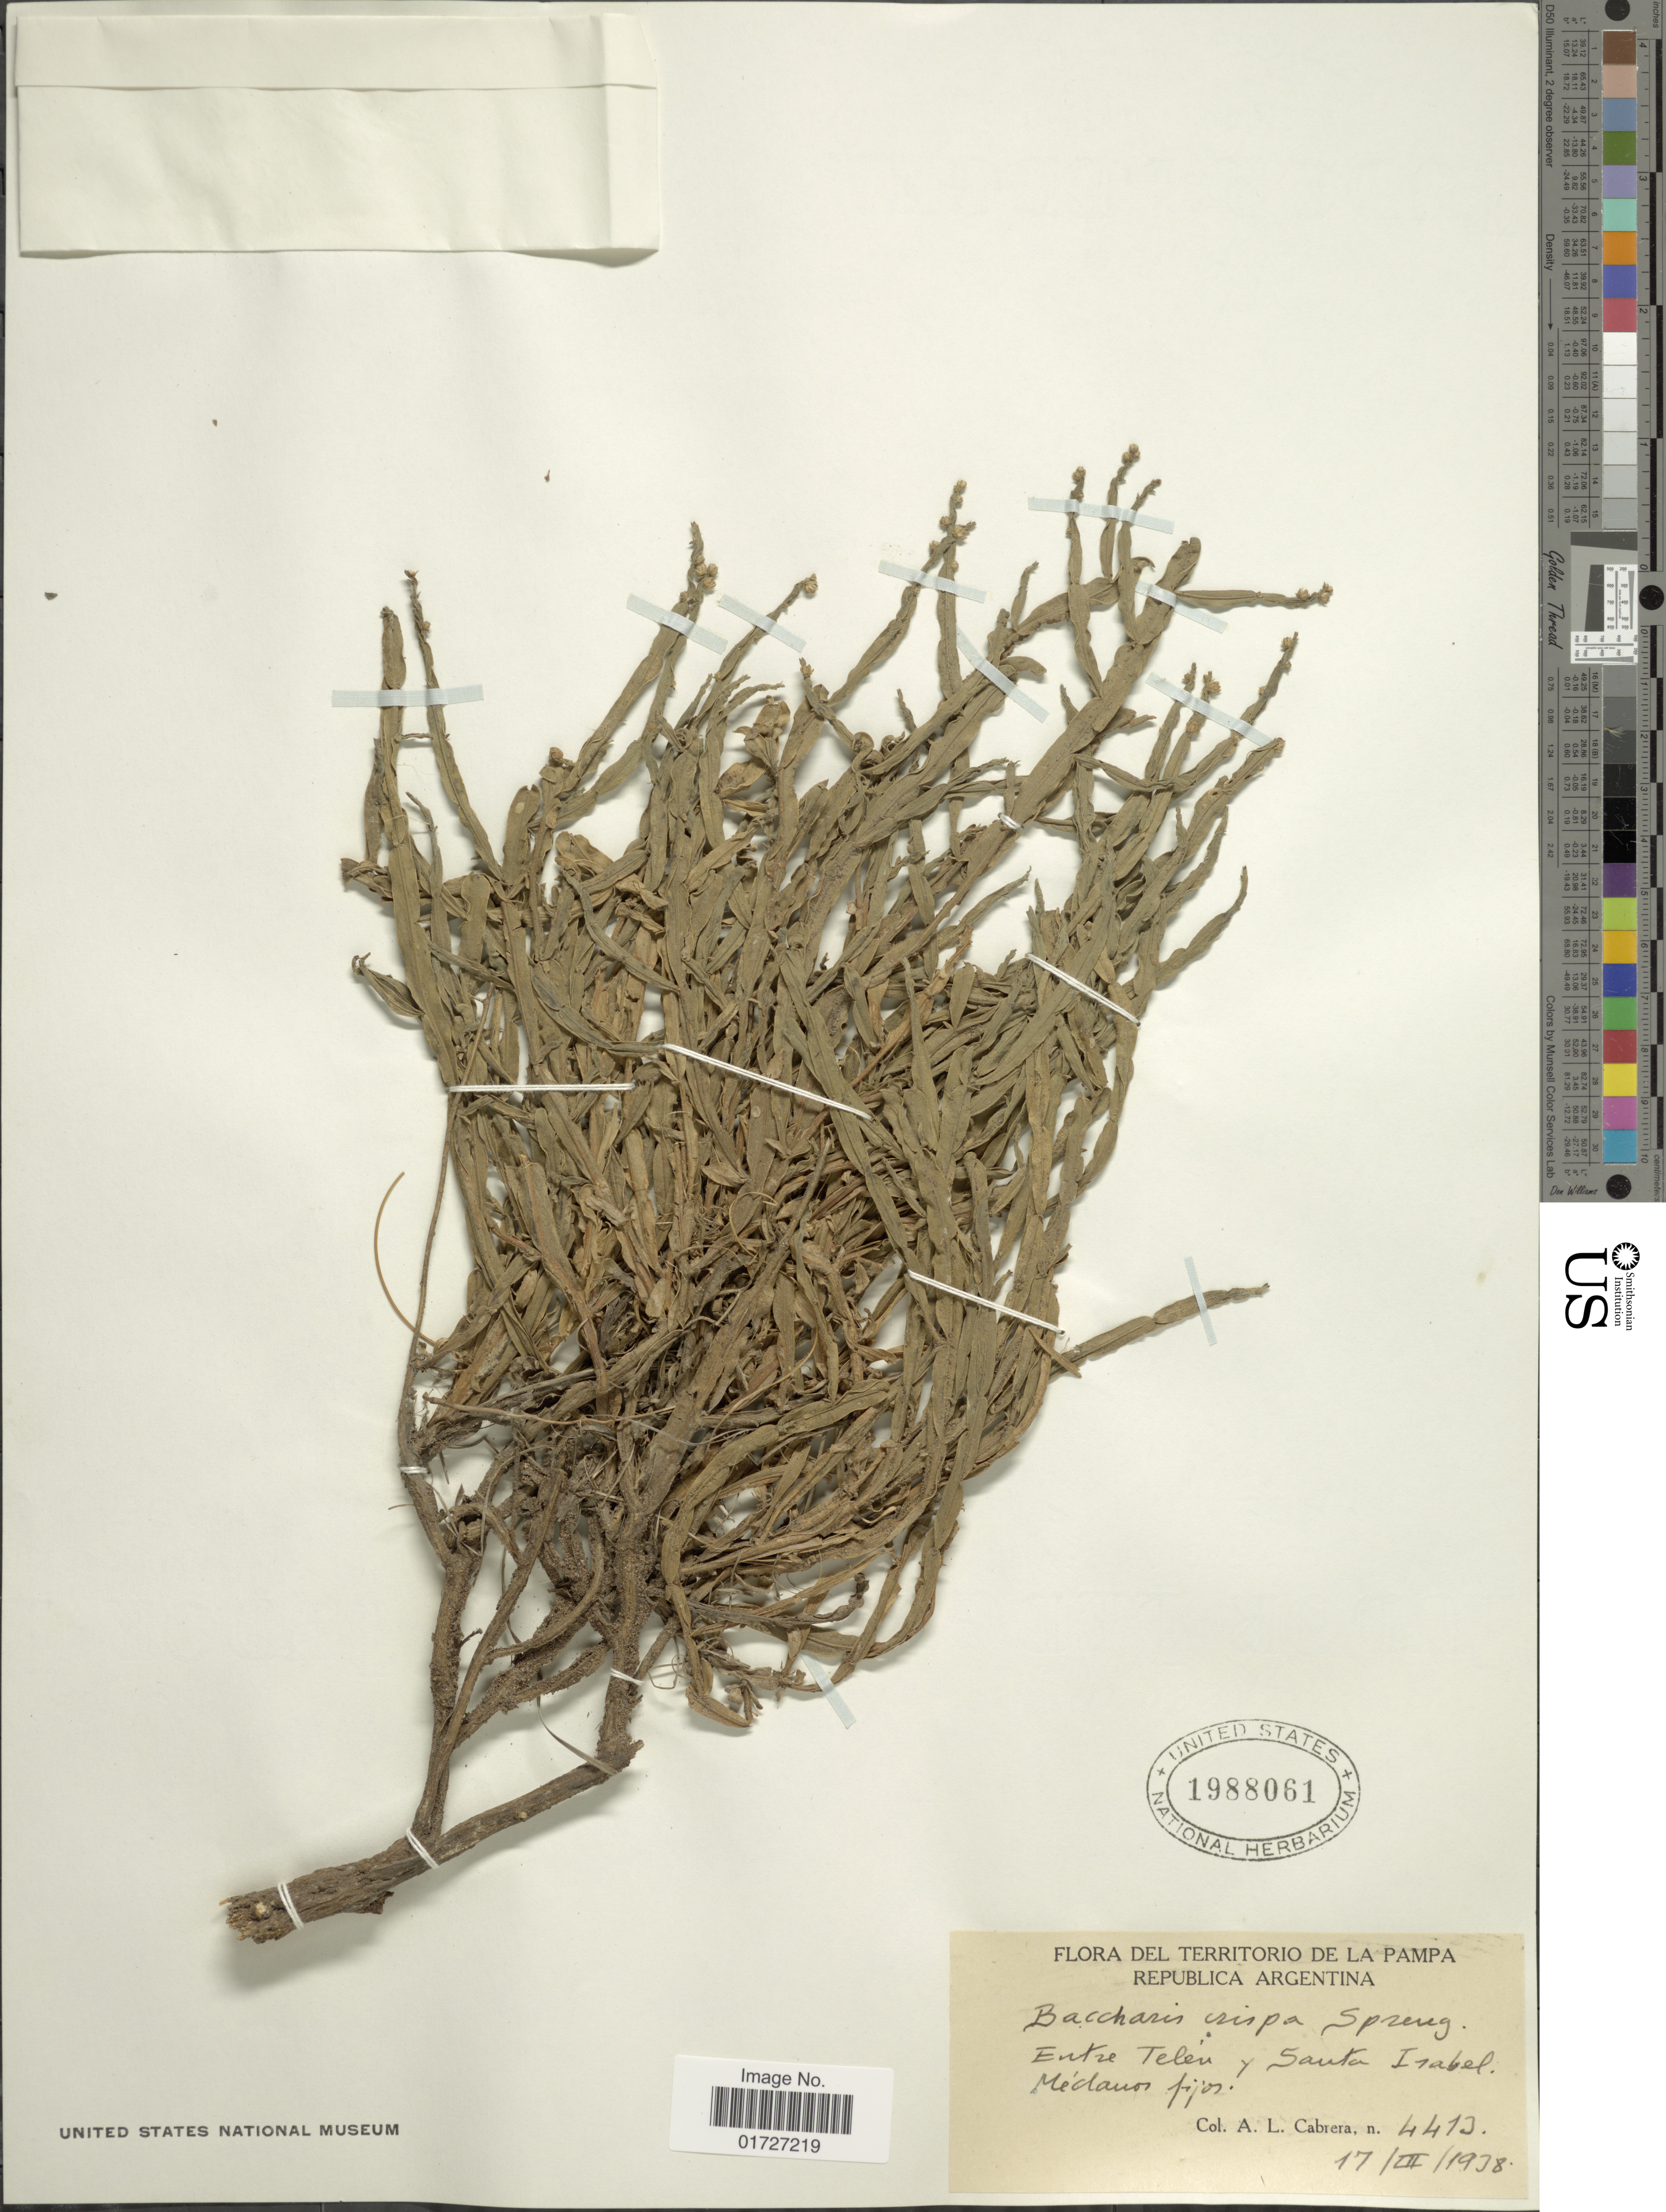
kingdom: Plantae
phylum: Tracheophyta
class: Magnoliopsida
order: Asterales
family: Asteraceae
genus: Baccharis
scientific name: Baccharis crispa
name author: Spreng.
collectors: A. L. Cabrera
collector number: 4413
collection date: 1938-03-17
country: Argentina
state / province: La Pampa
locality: Republica Argentina, Entre Telen y Santa Isabel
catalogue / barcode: US 1988061